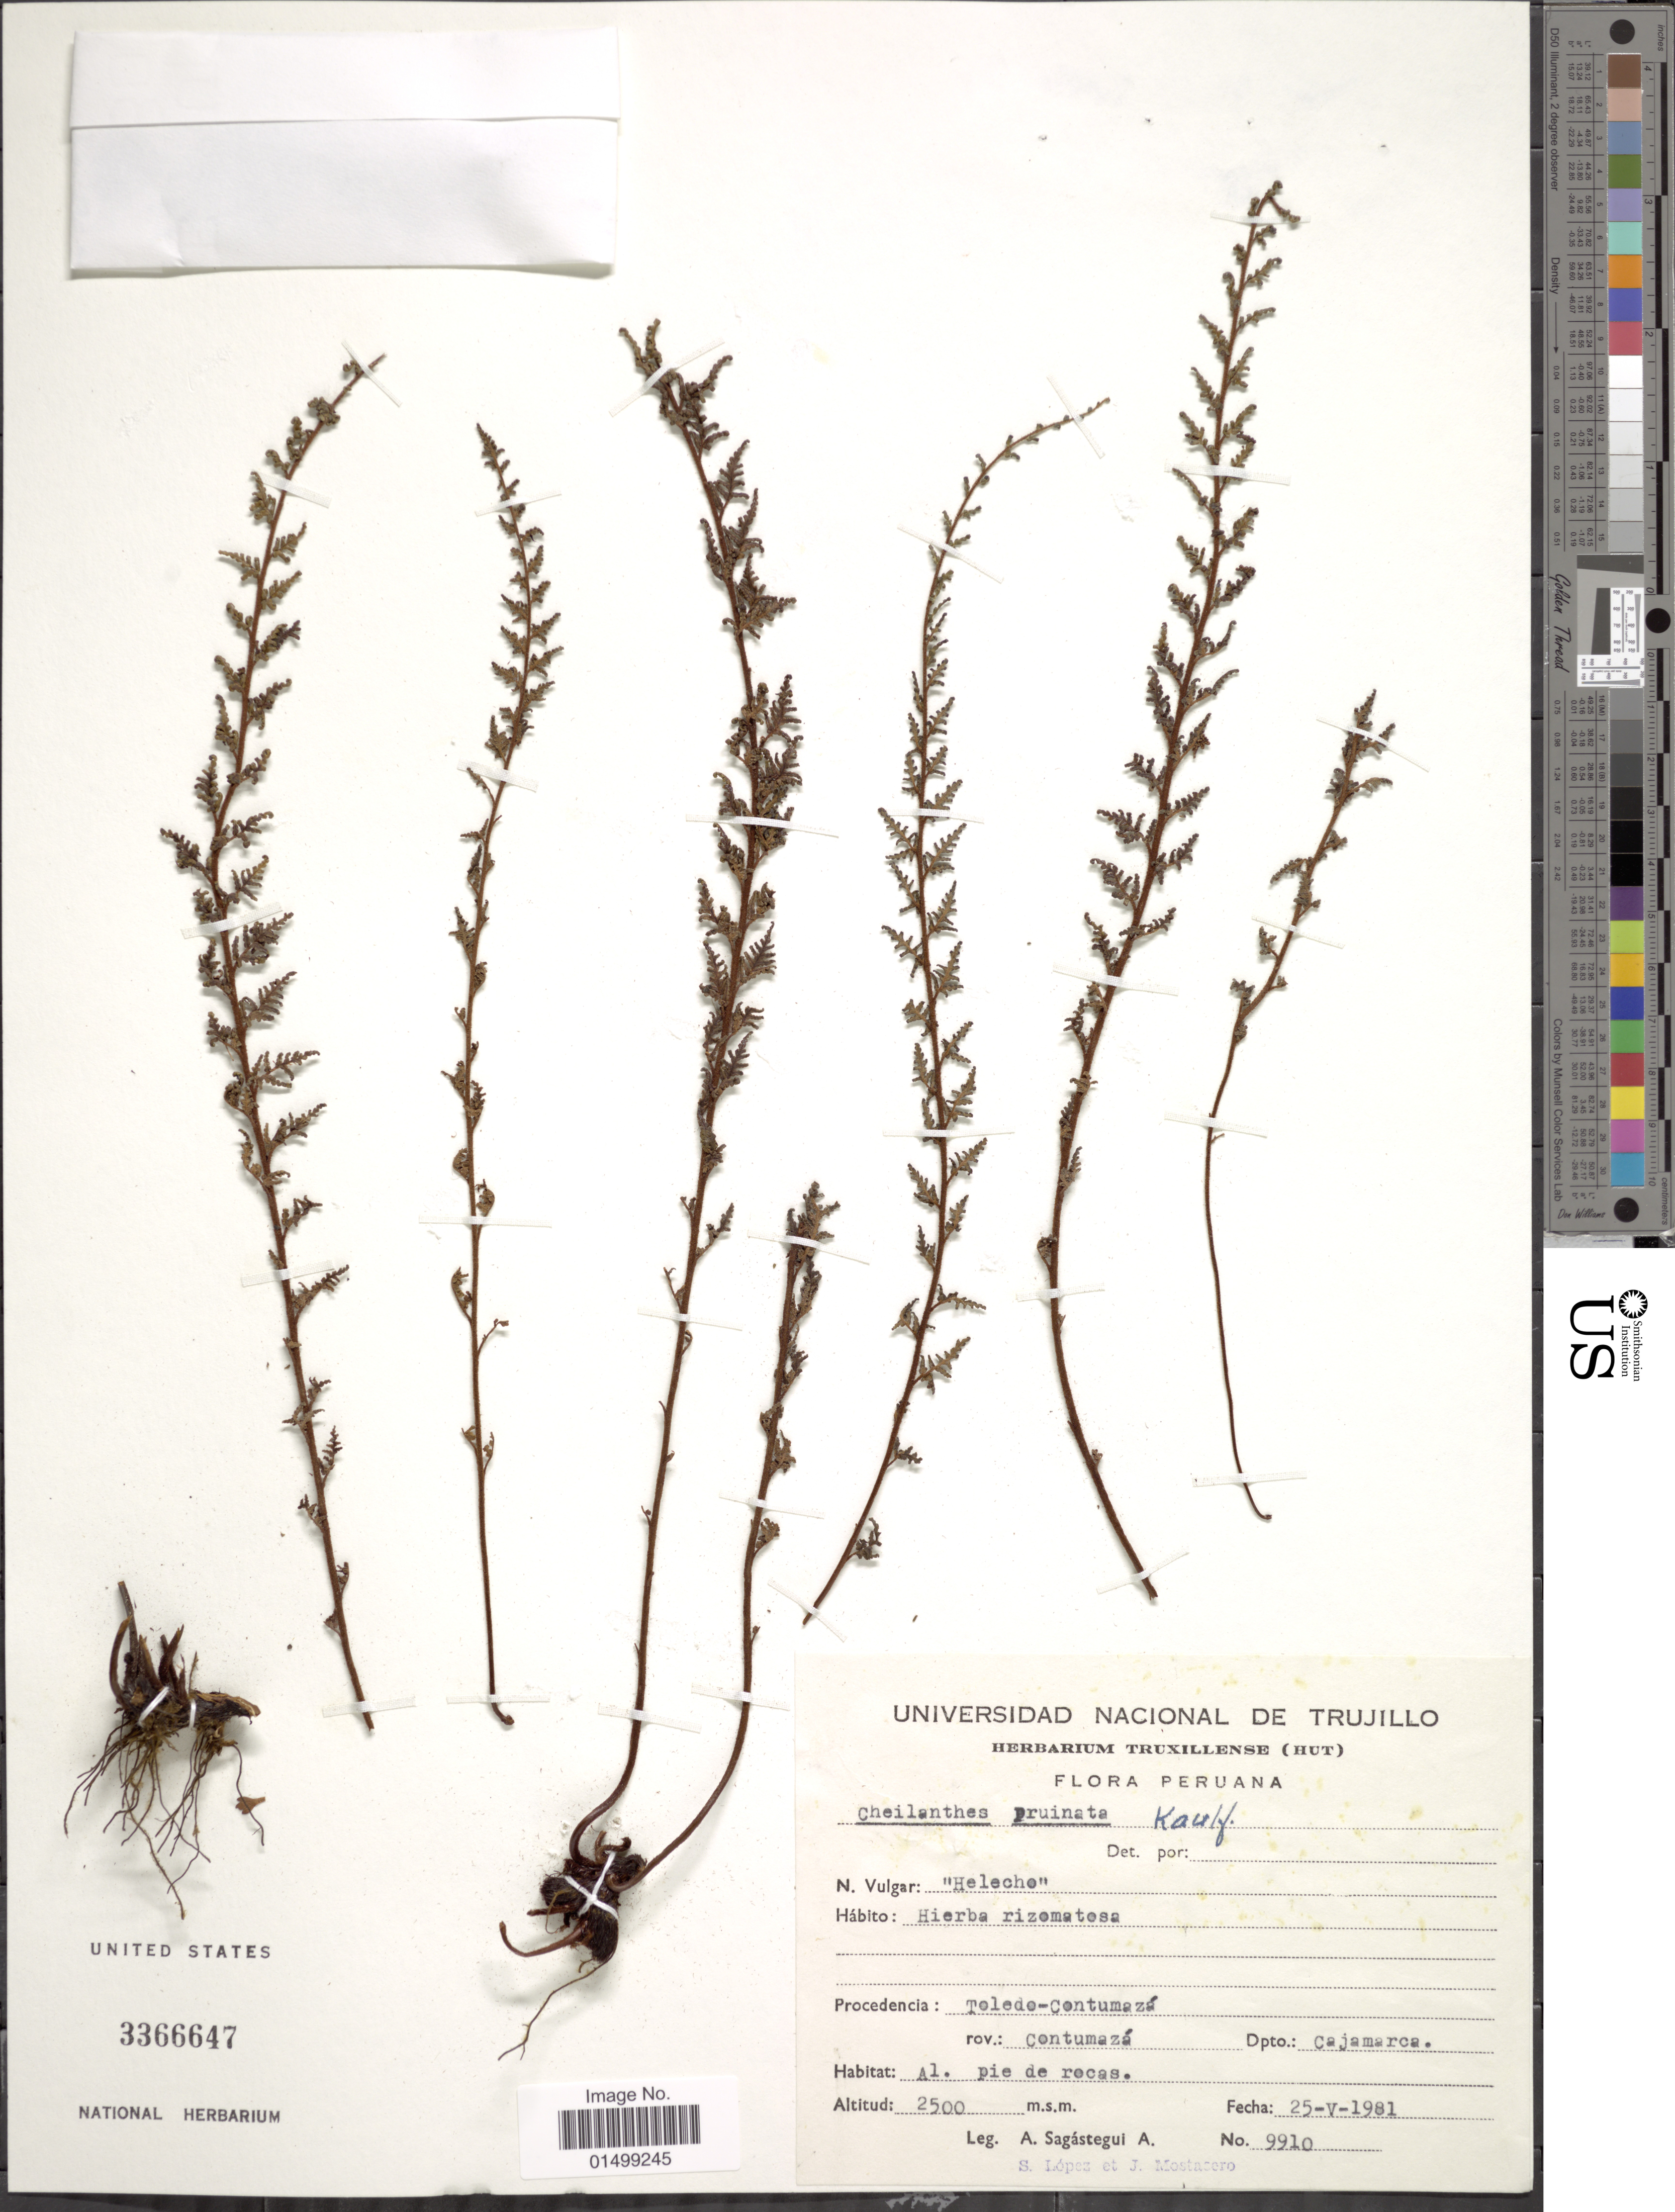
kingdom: Plantae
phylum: Tracheophyta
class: Polypodiopsida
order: Polypodiales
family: Pteridaceae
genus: Cheilanthes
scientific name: Cheilanthes pruinata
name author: Kaulf.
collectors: A. Sagástegui A.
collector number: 9910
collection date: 1981-05-25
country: Peru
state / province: Cajamarca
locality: Toledo-Contumazá, Prov. Contumazá.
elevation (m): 2500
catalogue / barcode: US 3366647